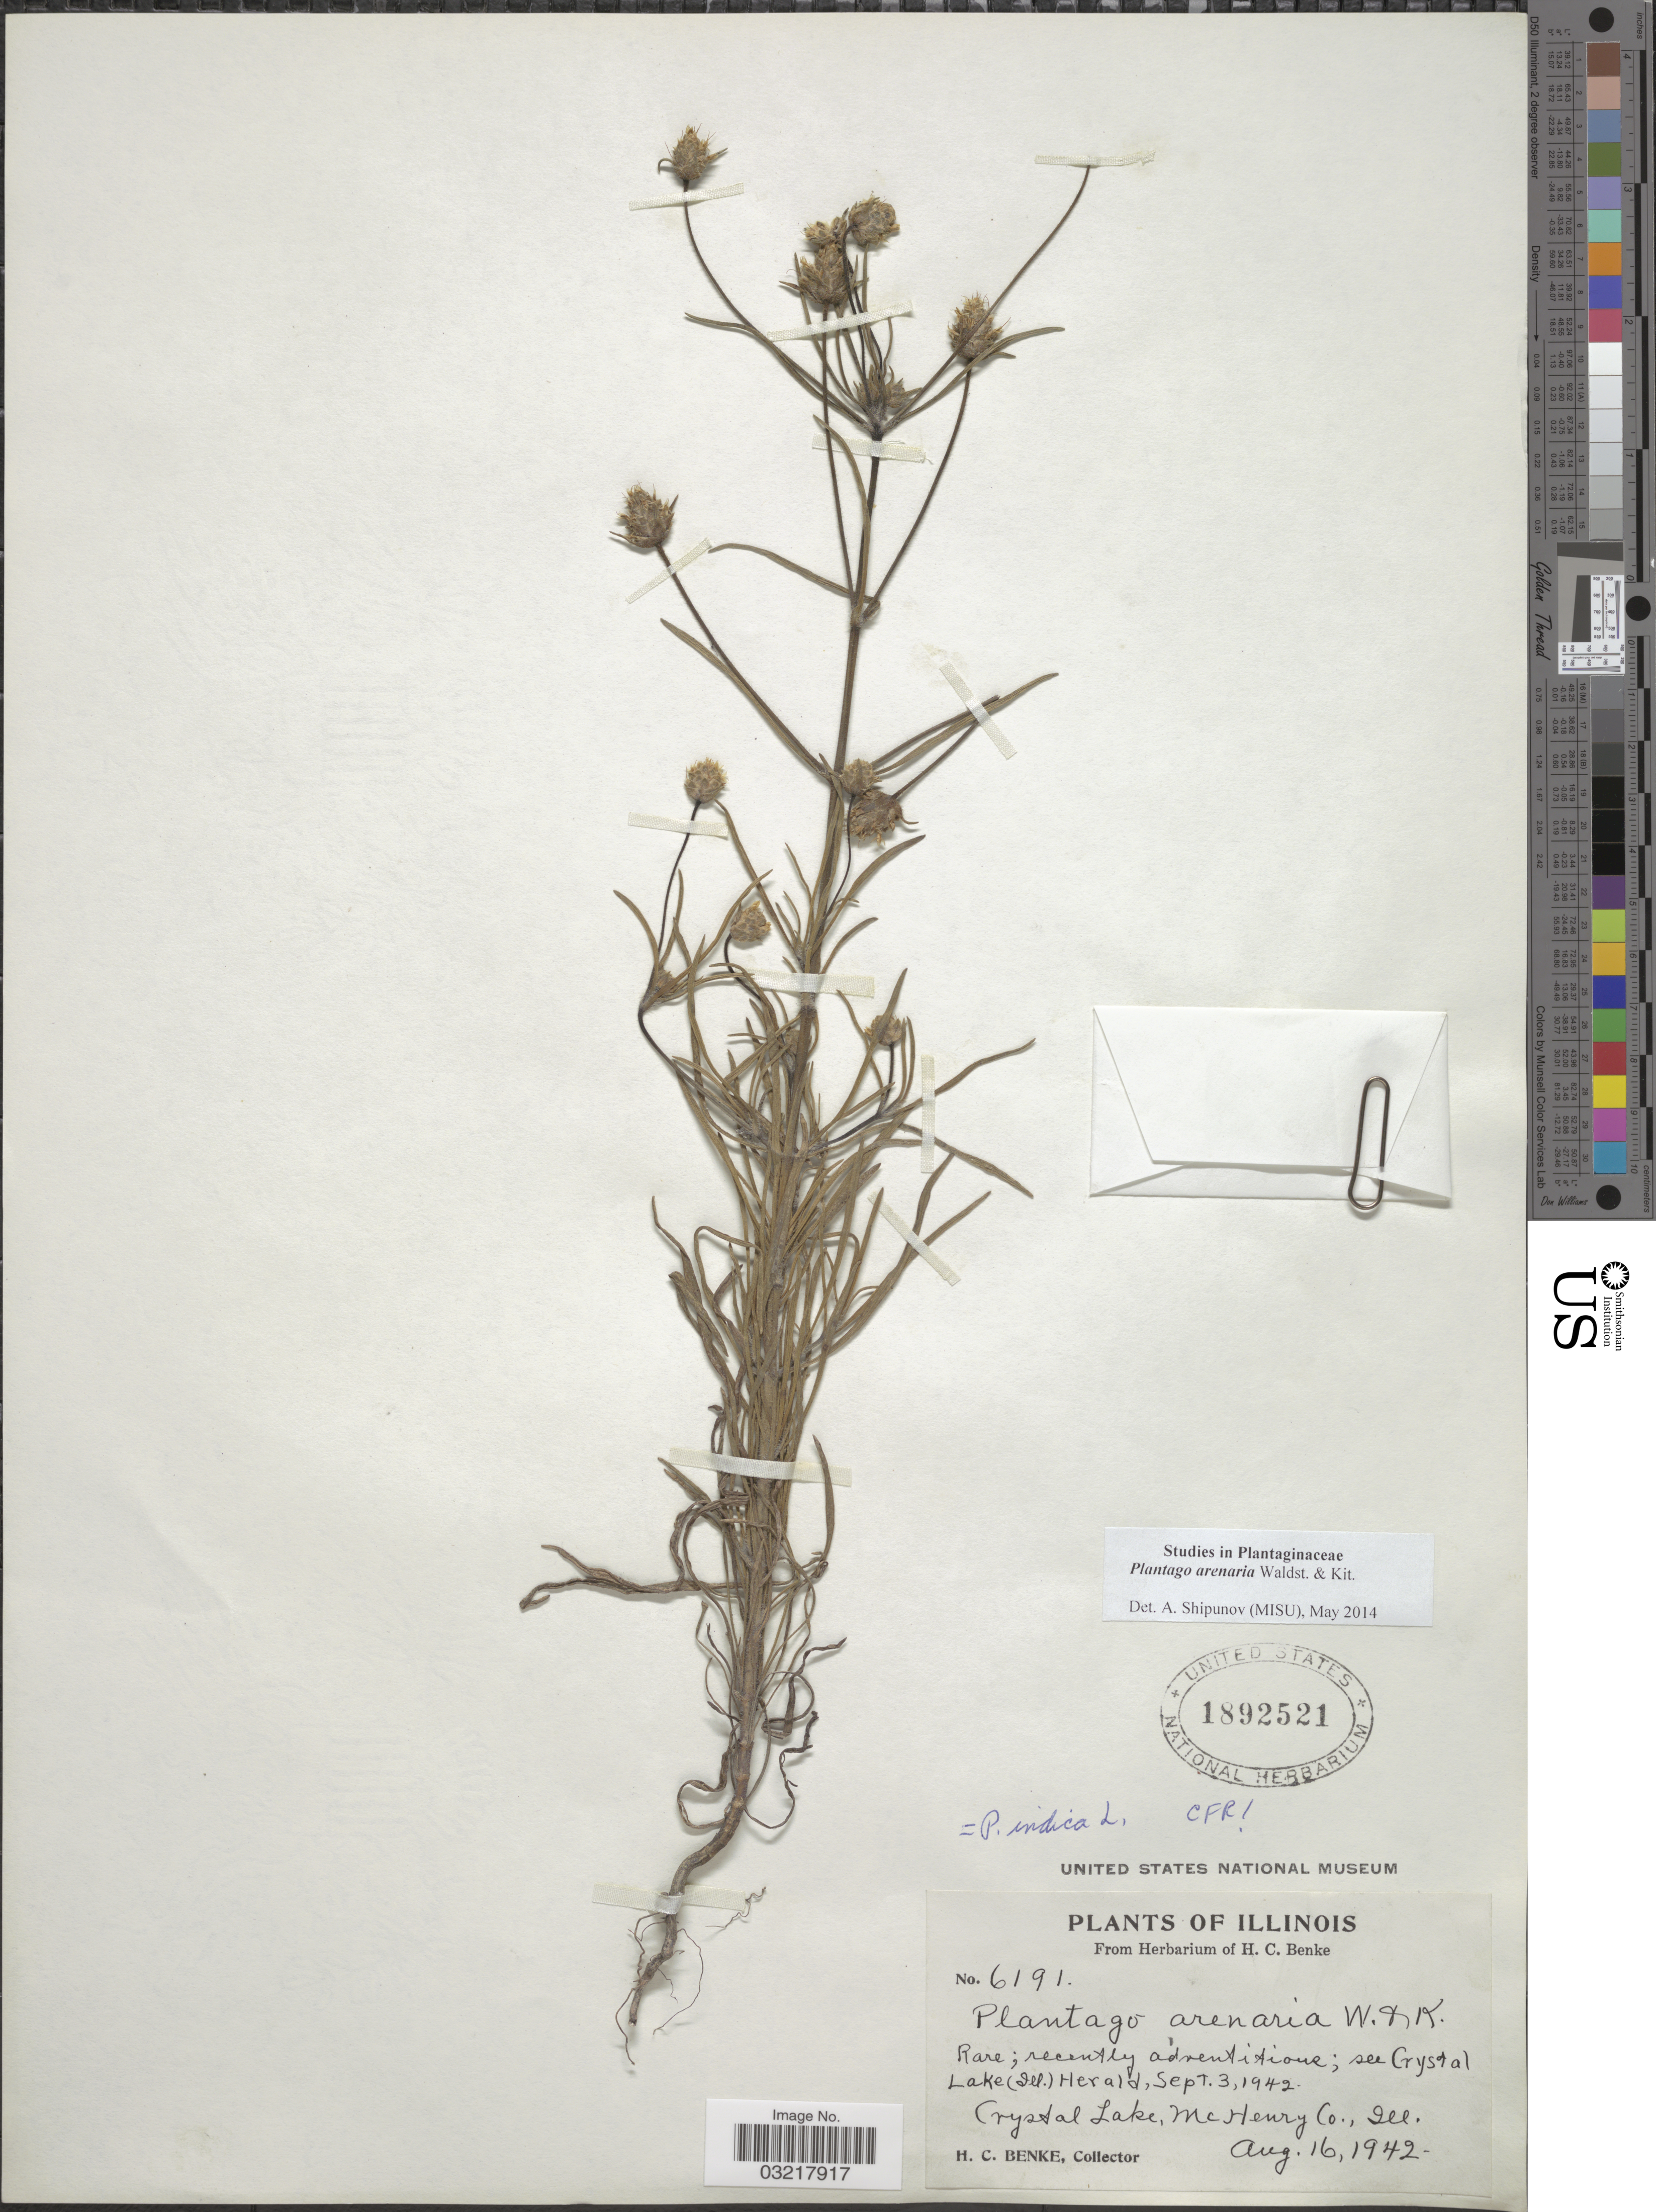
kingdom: Plantae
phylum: Tracheophyta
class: Magnoliopsida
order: Lamiales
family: Plantaginaceae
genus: Plantago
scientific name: Plantago arenaria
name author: Waldst. & Kit.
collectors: H. Benke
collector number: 6191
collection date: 1942-08-16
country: United States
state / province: Illinois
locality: Crystal Lake, McHenry Co., Ill.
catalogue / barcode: US 1892521